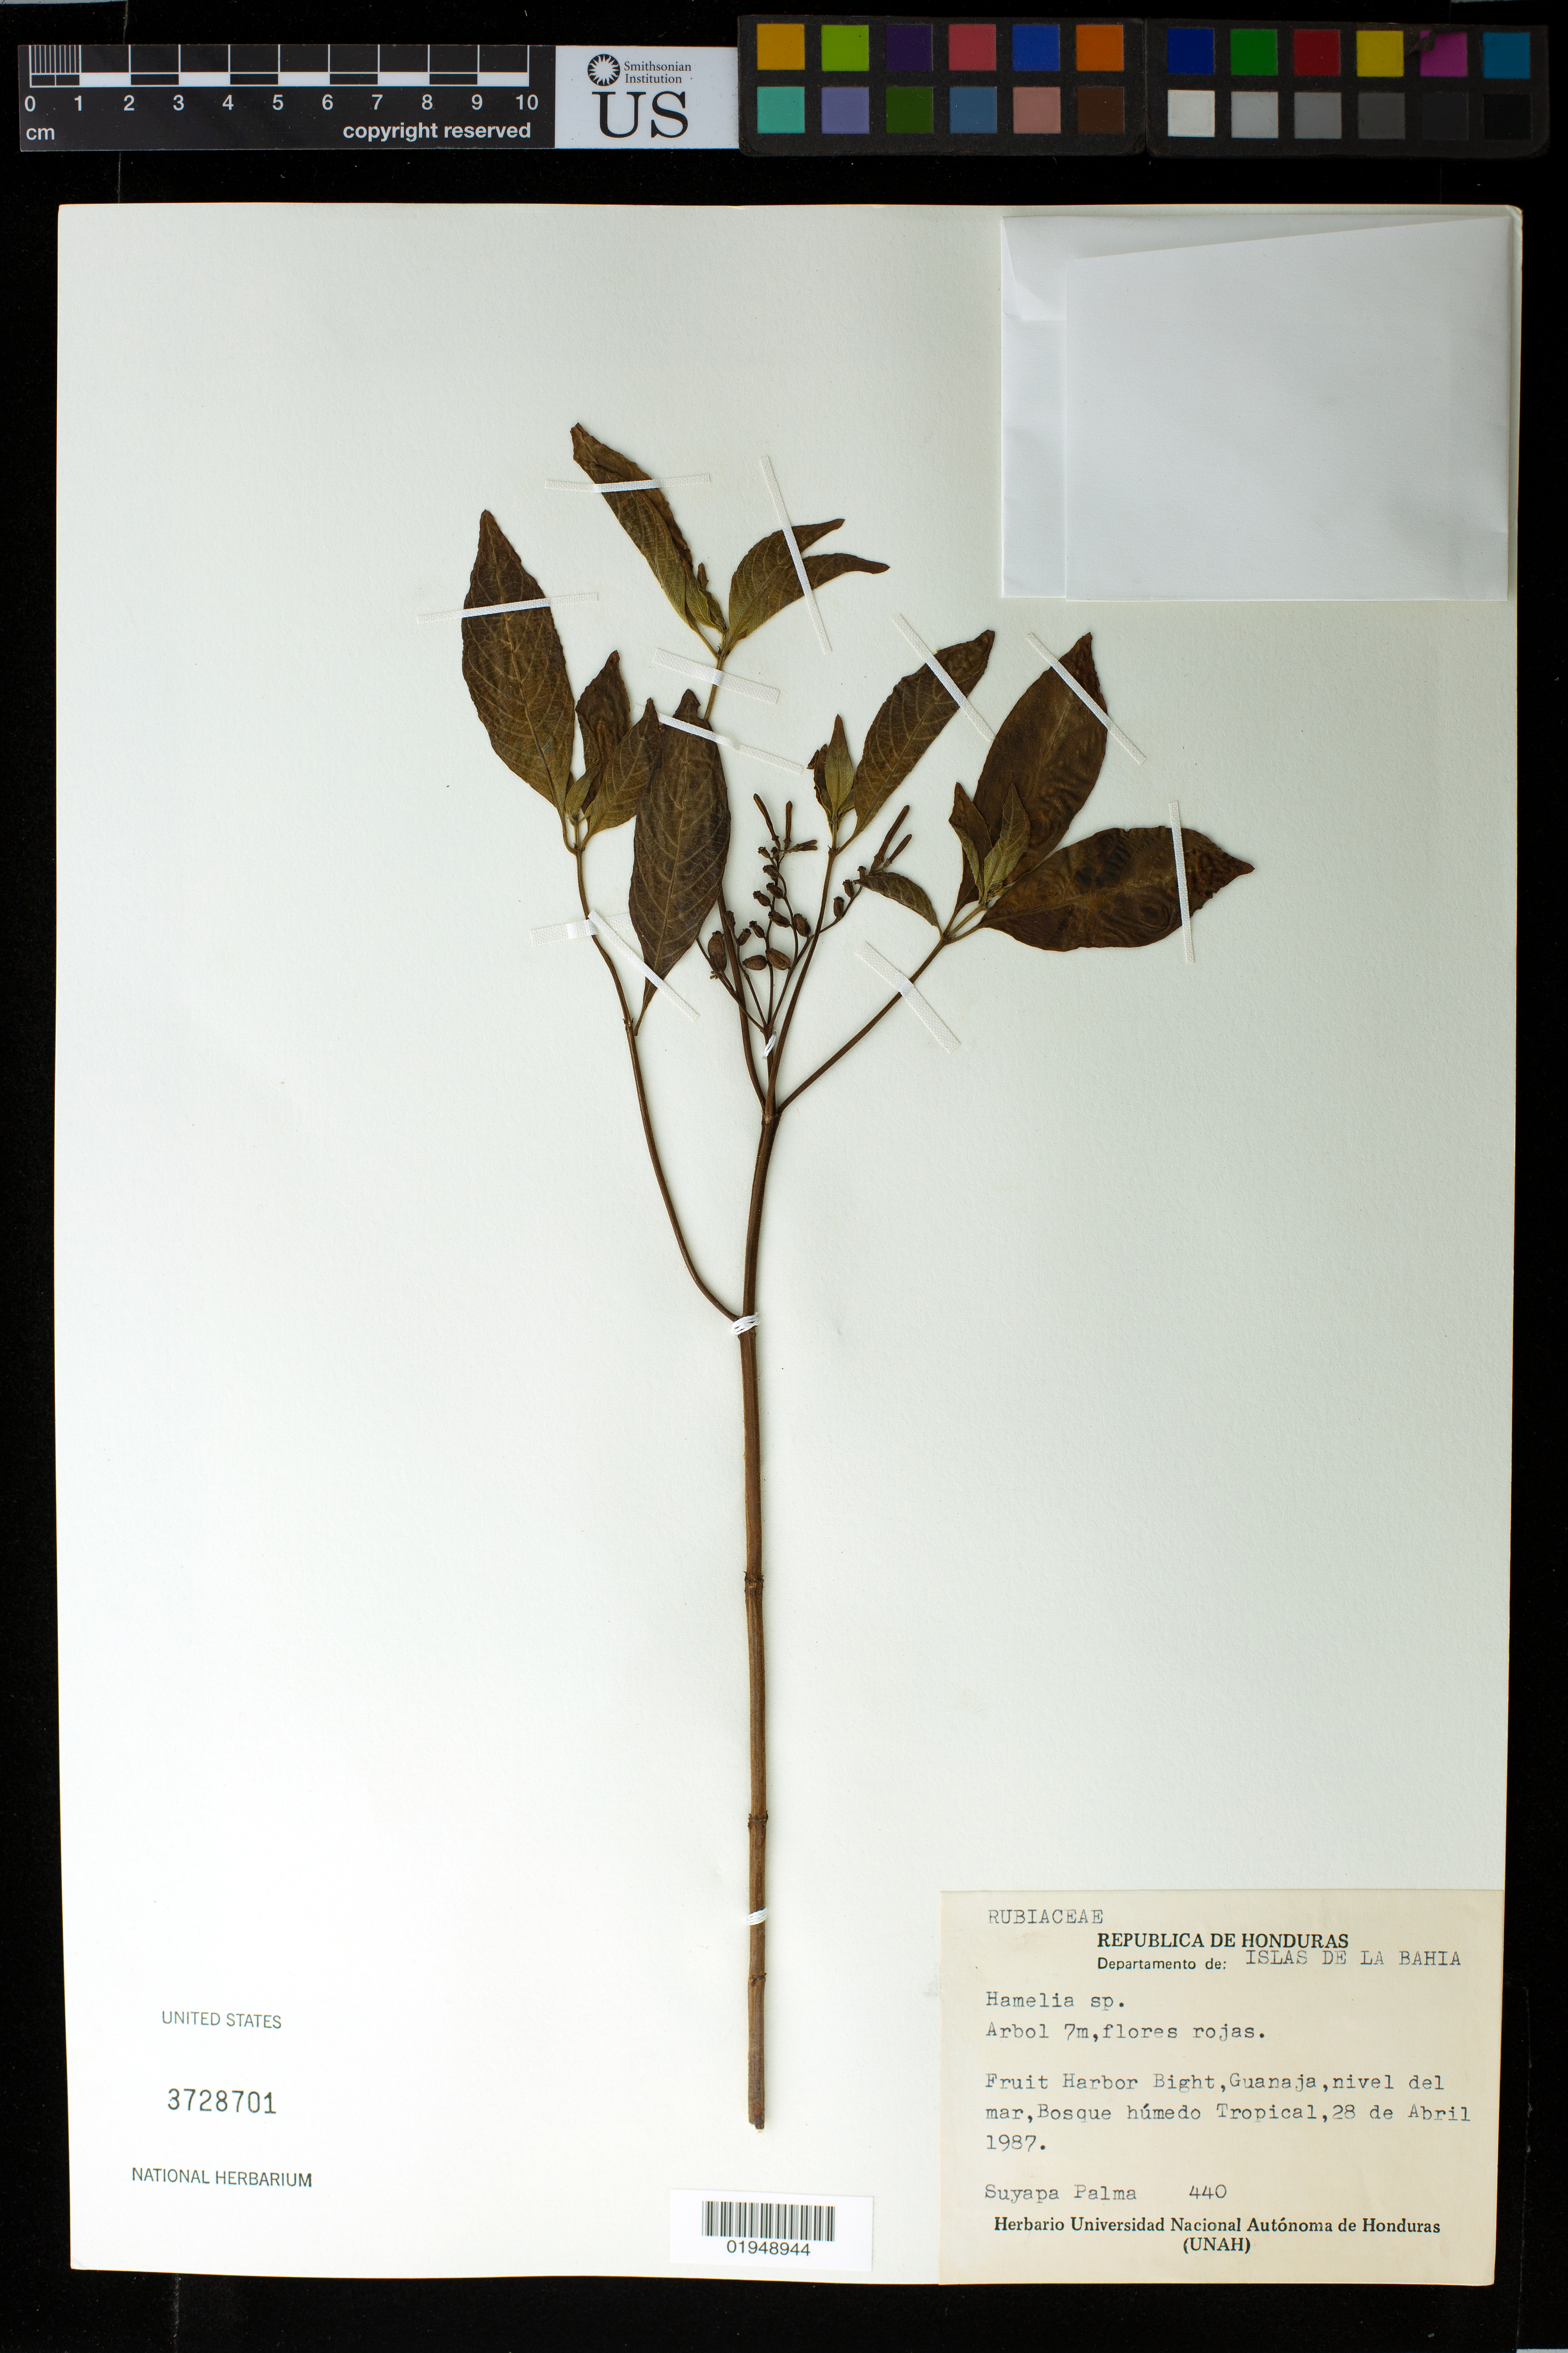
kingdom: Plantae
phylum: Tracheophyta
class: Magnoliopsida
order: Gentianales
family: Rubiaceae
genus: Hamelia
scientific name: Hamelia patens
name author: Jacq.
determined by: Strong, Mark T., (BOT), Smithsonian Institution - National Museum of Natural History (UNITED STATES)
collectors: S. Palma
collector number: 440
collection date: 1987-04-28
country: Honduras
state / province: Islas de la Bahía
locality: Republica de Honduras, Departamento de : Islas de la Bahia, Fruit harbor Bight, Guanaja, nivel del mar, Bosque humedo Tropical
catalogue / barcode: US 3728701